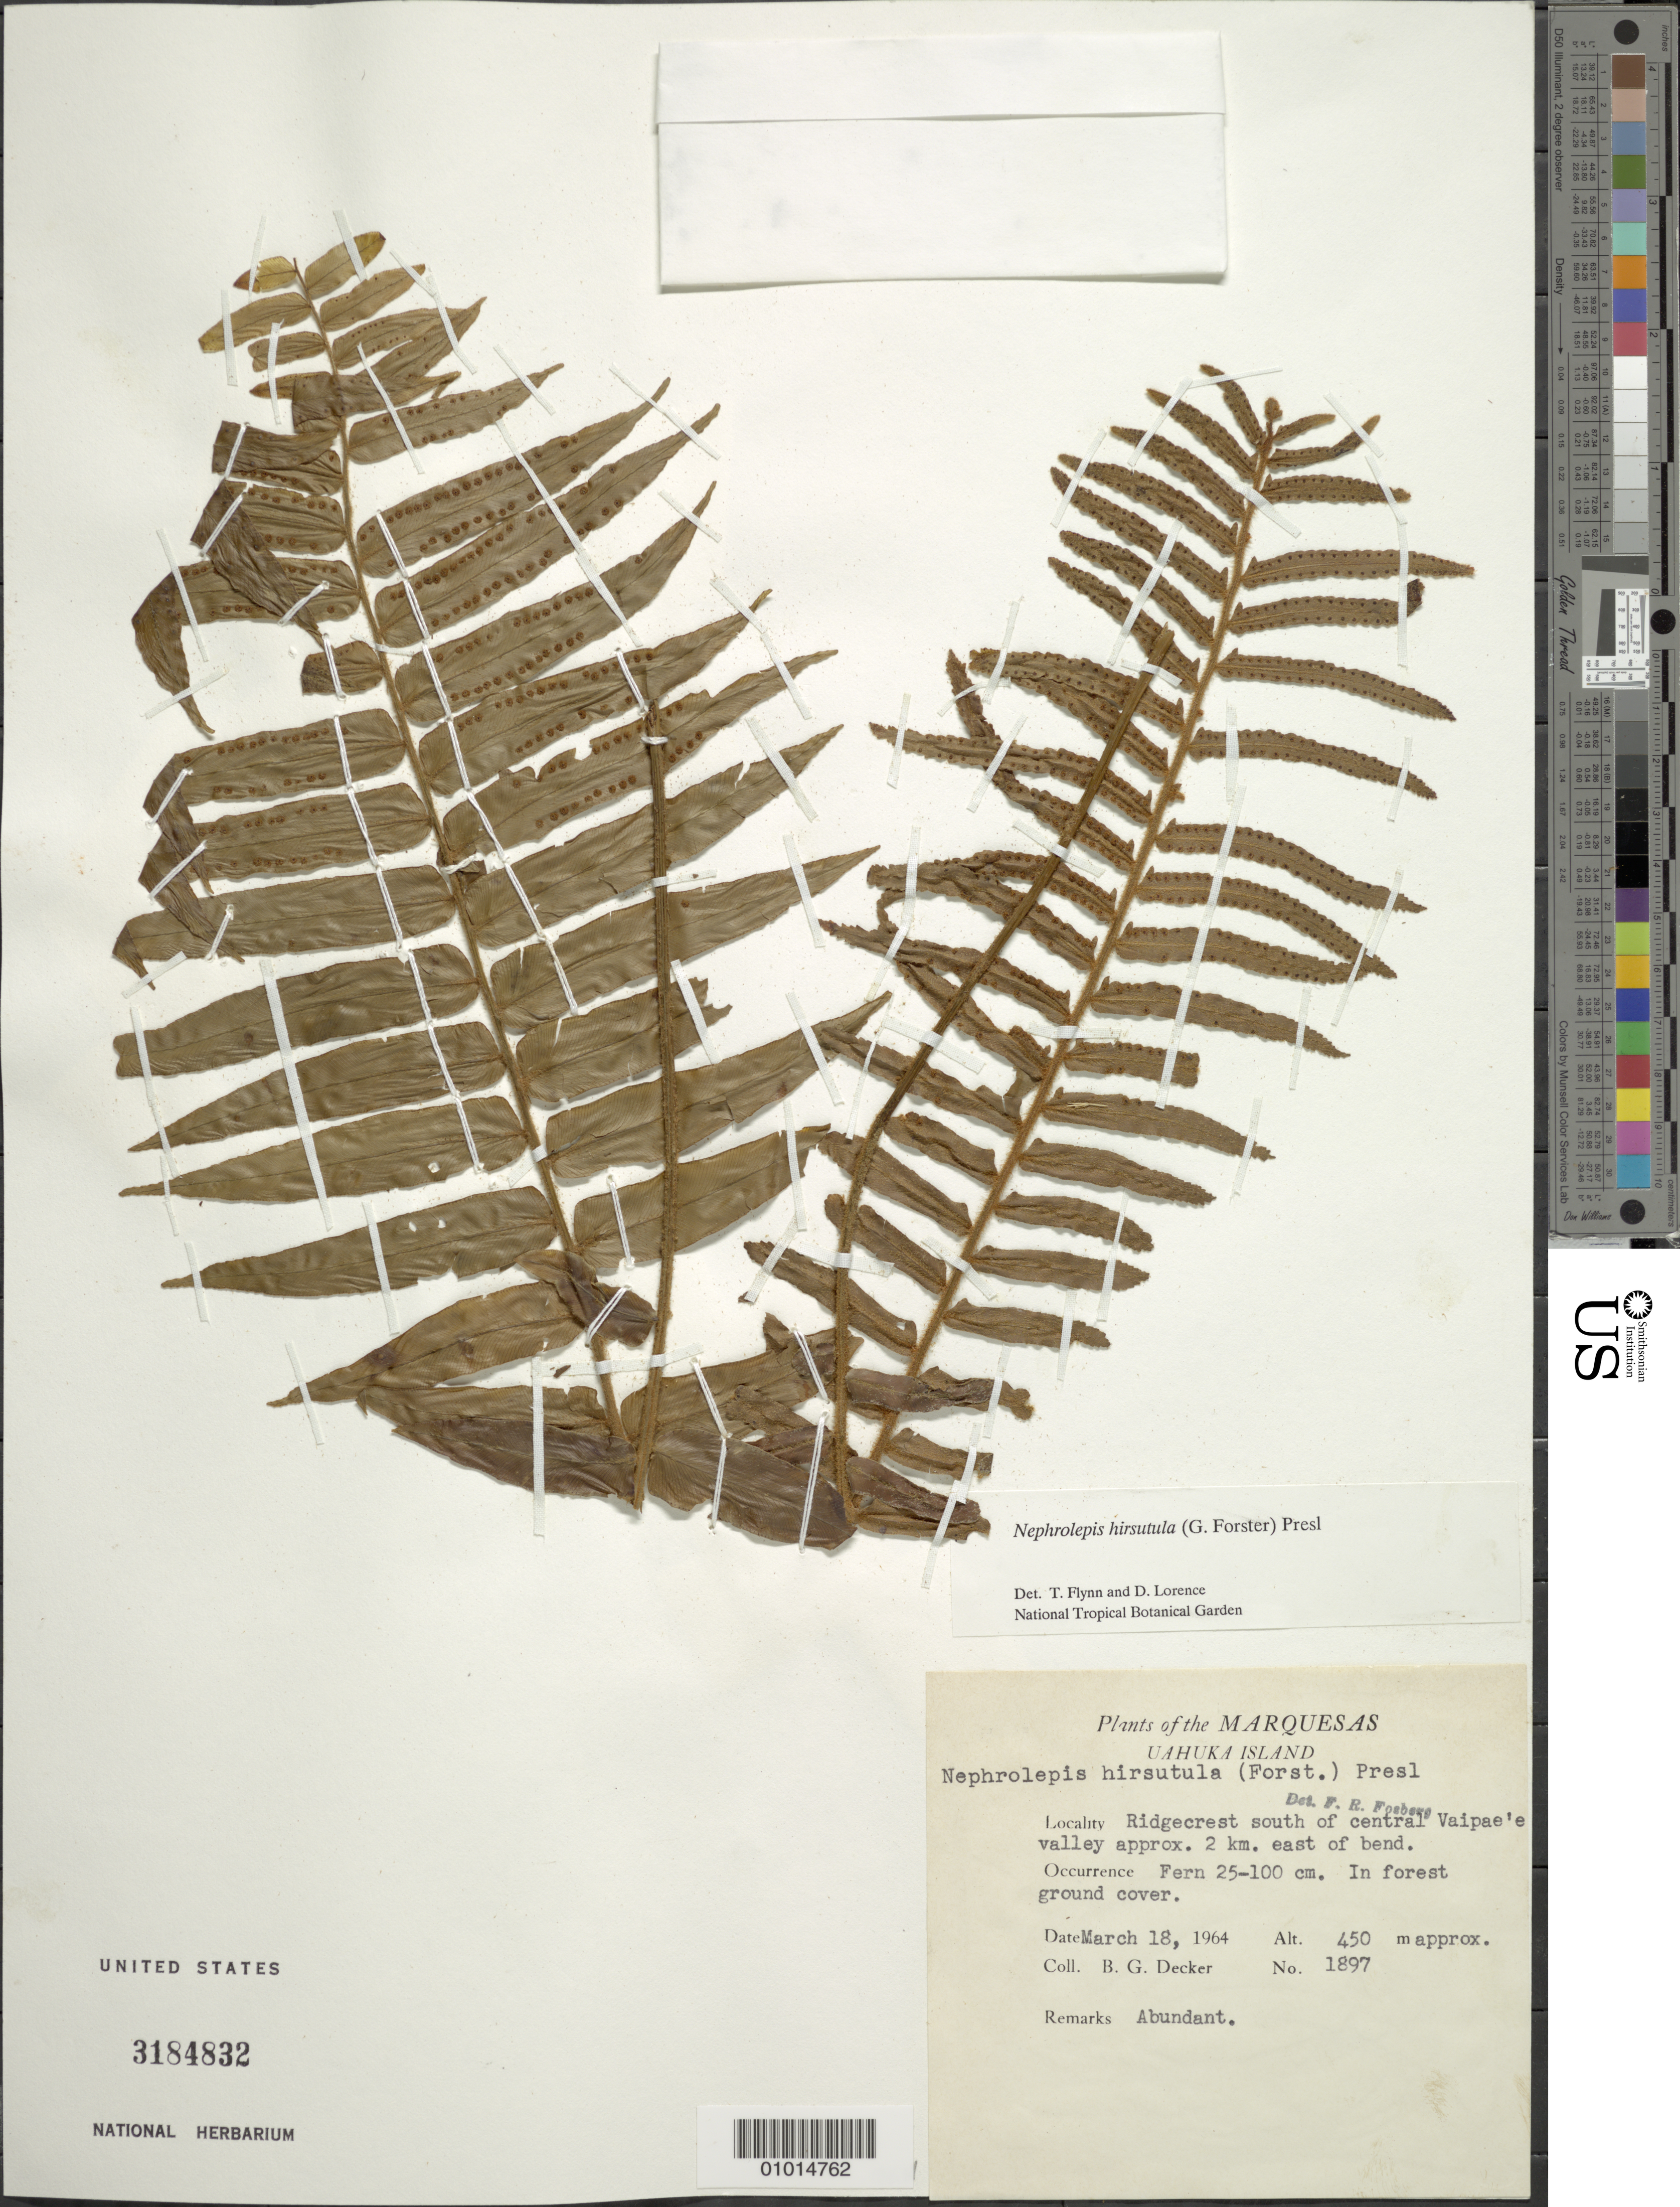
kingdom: Plantae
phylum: Tracheophyta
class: Polypodiopsida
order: Polypodiales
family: Nephrolepidaceae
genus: Nephrolepis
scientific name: Nephrolepis hirsutula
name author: (G. Forst.) C. Presl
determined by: Lorence, David H., (PTBG), National Tropical Botanical Garden (UNITED STATES)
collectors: B. G. Decker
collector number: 1897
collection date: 1964-03-18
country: French Polynesia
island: Ua Huka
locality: Ridgecrest S of central Vaipae'e Valley. Approx. 2 km E of bend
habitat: Forest ground cover. Abundant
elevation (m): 450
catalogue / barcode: US 3184832